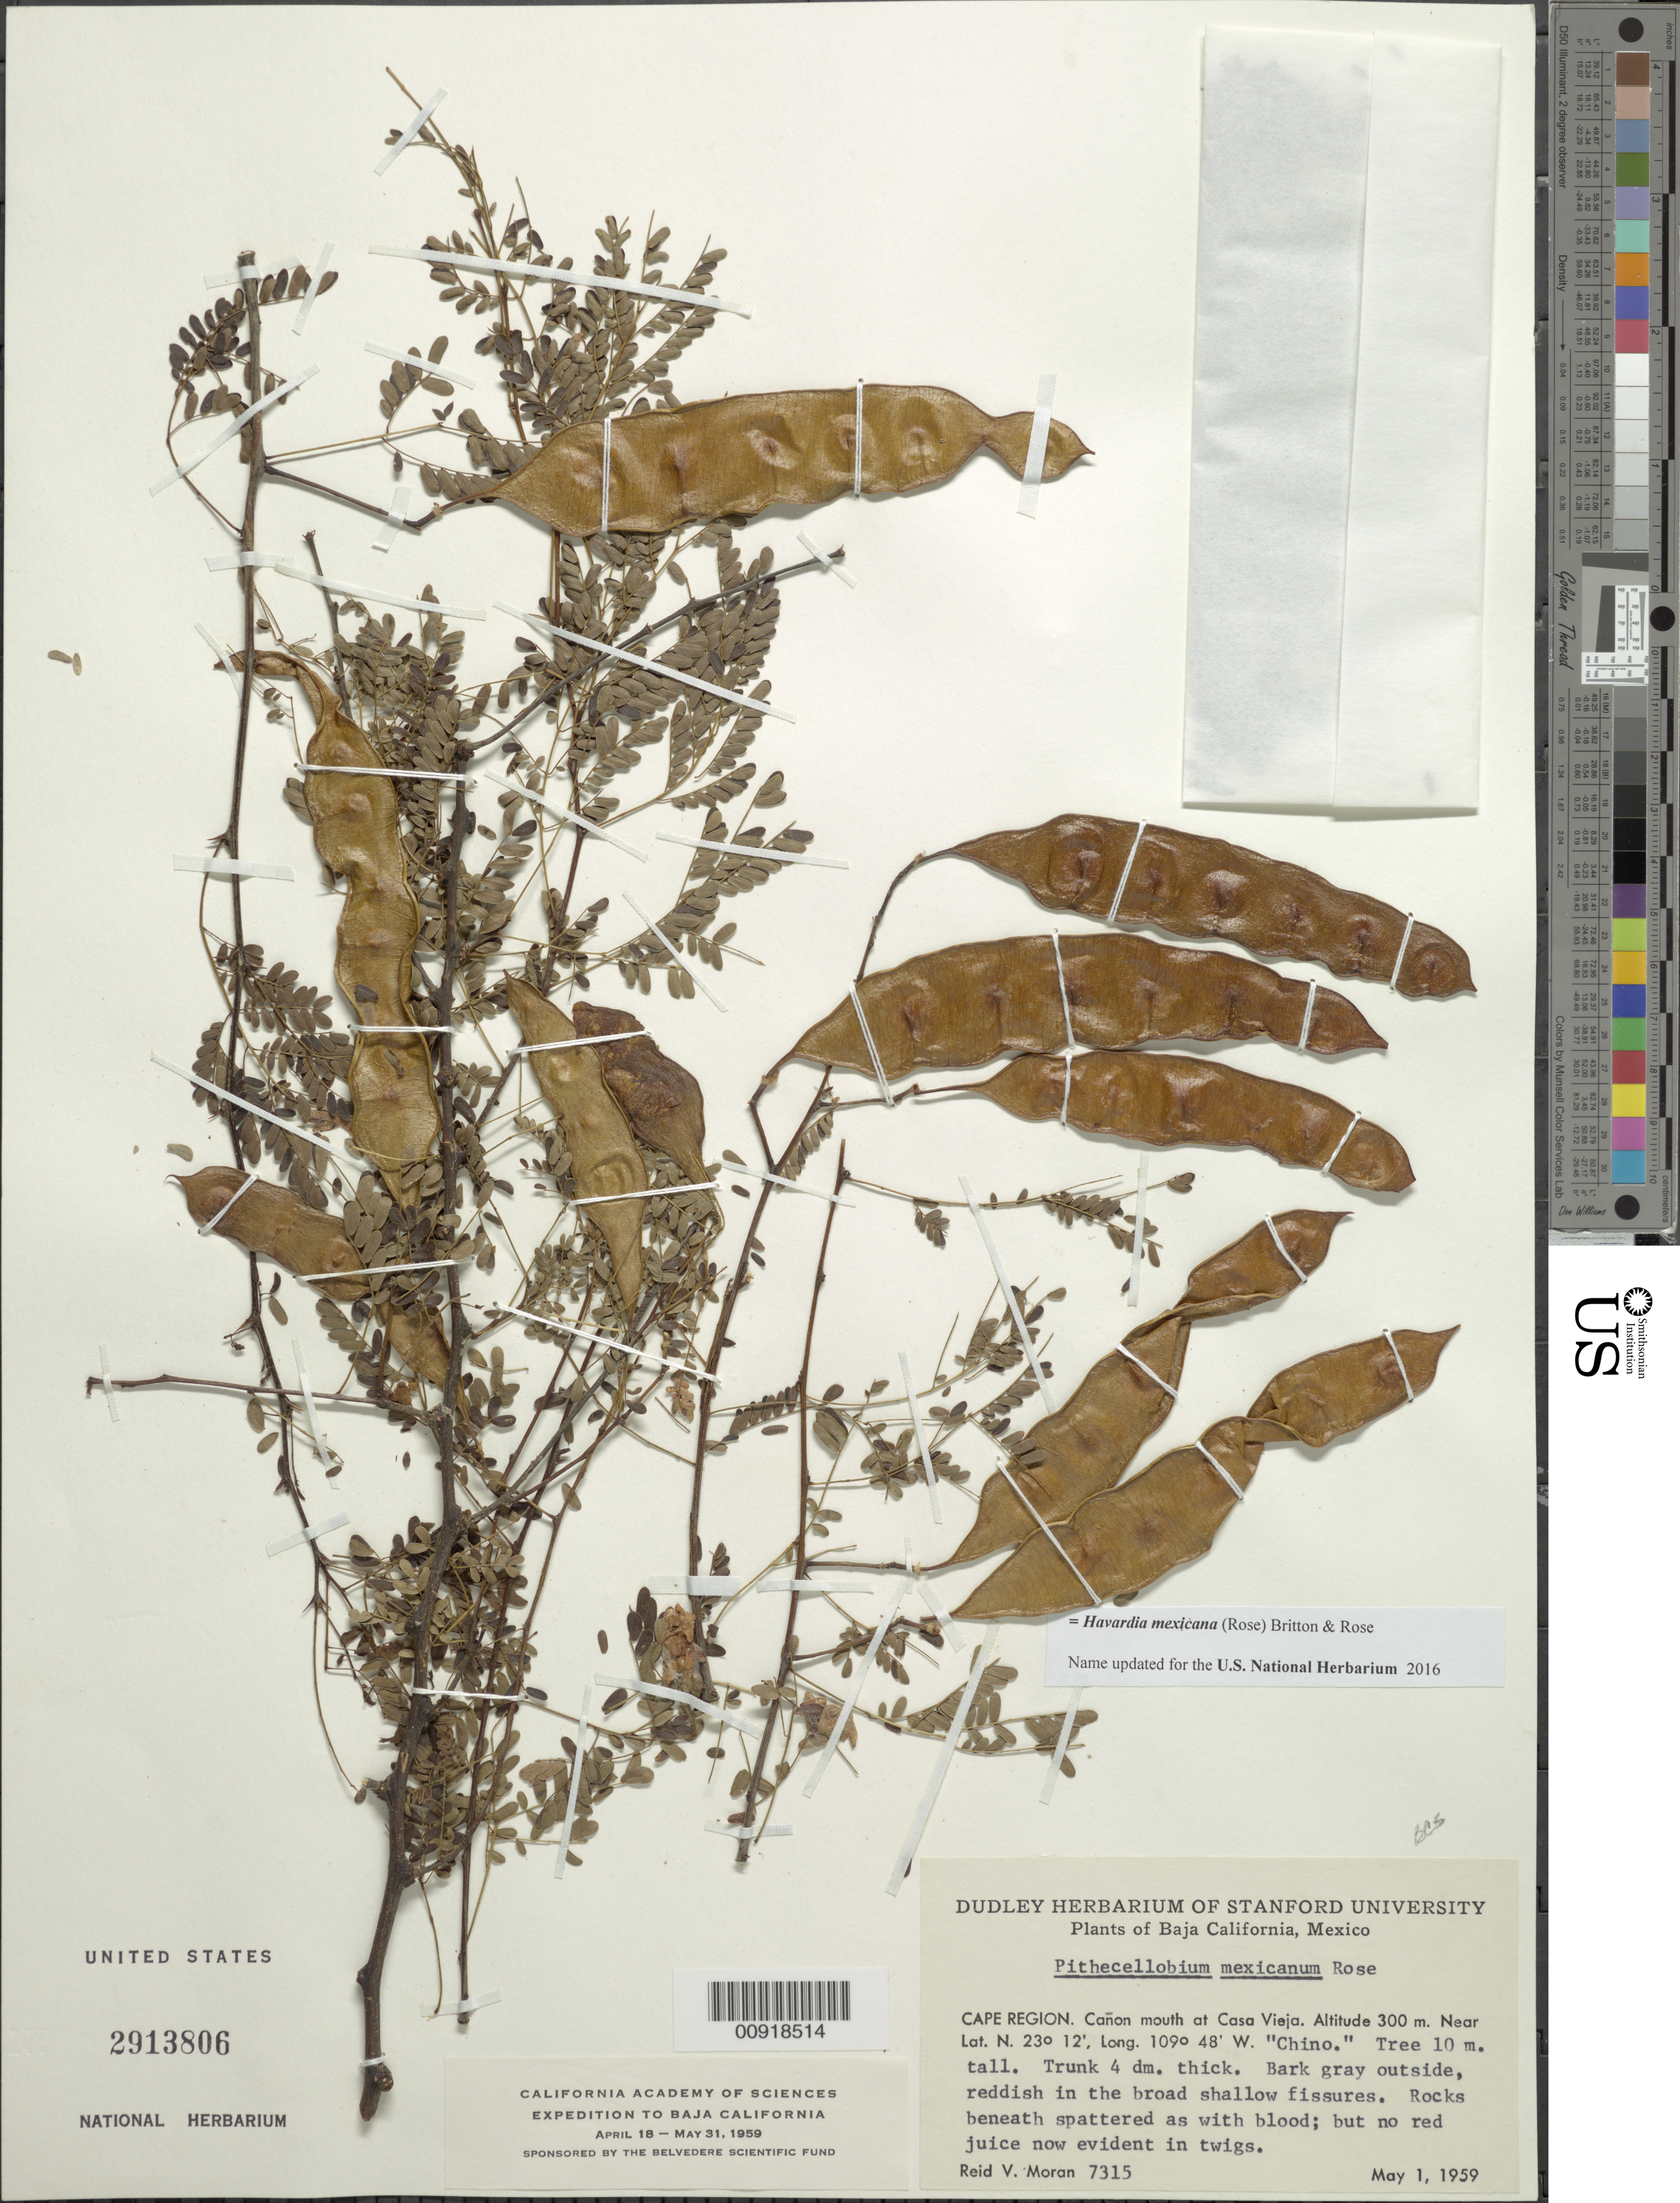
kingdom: Plantae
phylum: Tracheophyta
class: Magnoliopsida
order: Fabales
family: Fabaceae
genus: Havardia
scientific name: Havardia mexicana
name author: (Rose) Britton & Rose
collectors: R. V. Moran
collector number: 7315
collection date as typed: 01 May 1959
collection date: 1959-05-01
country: Mexico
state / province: Baja California Sur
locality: Cape Region. Cañon mouth at Casa Vieja.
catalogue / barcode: US 2913806